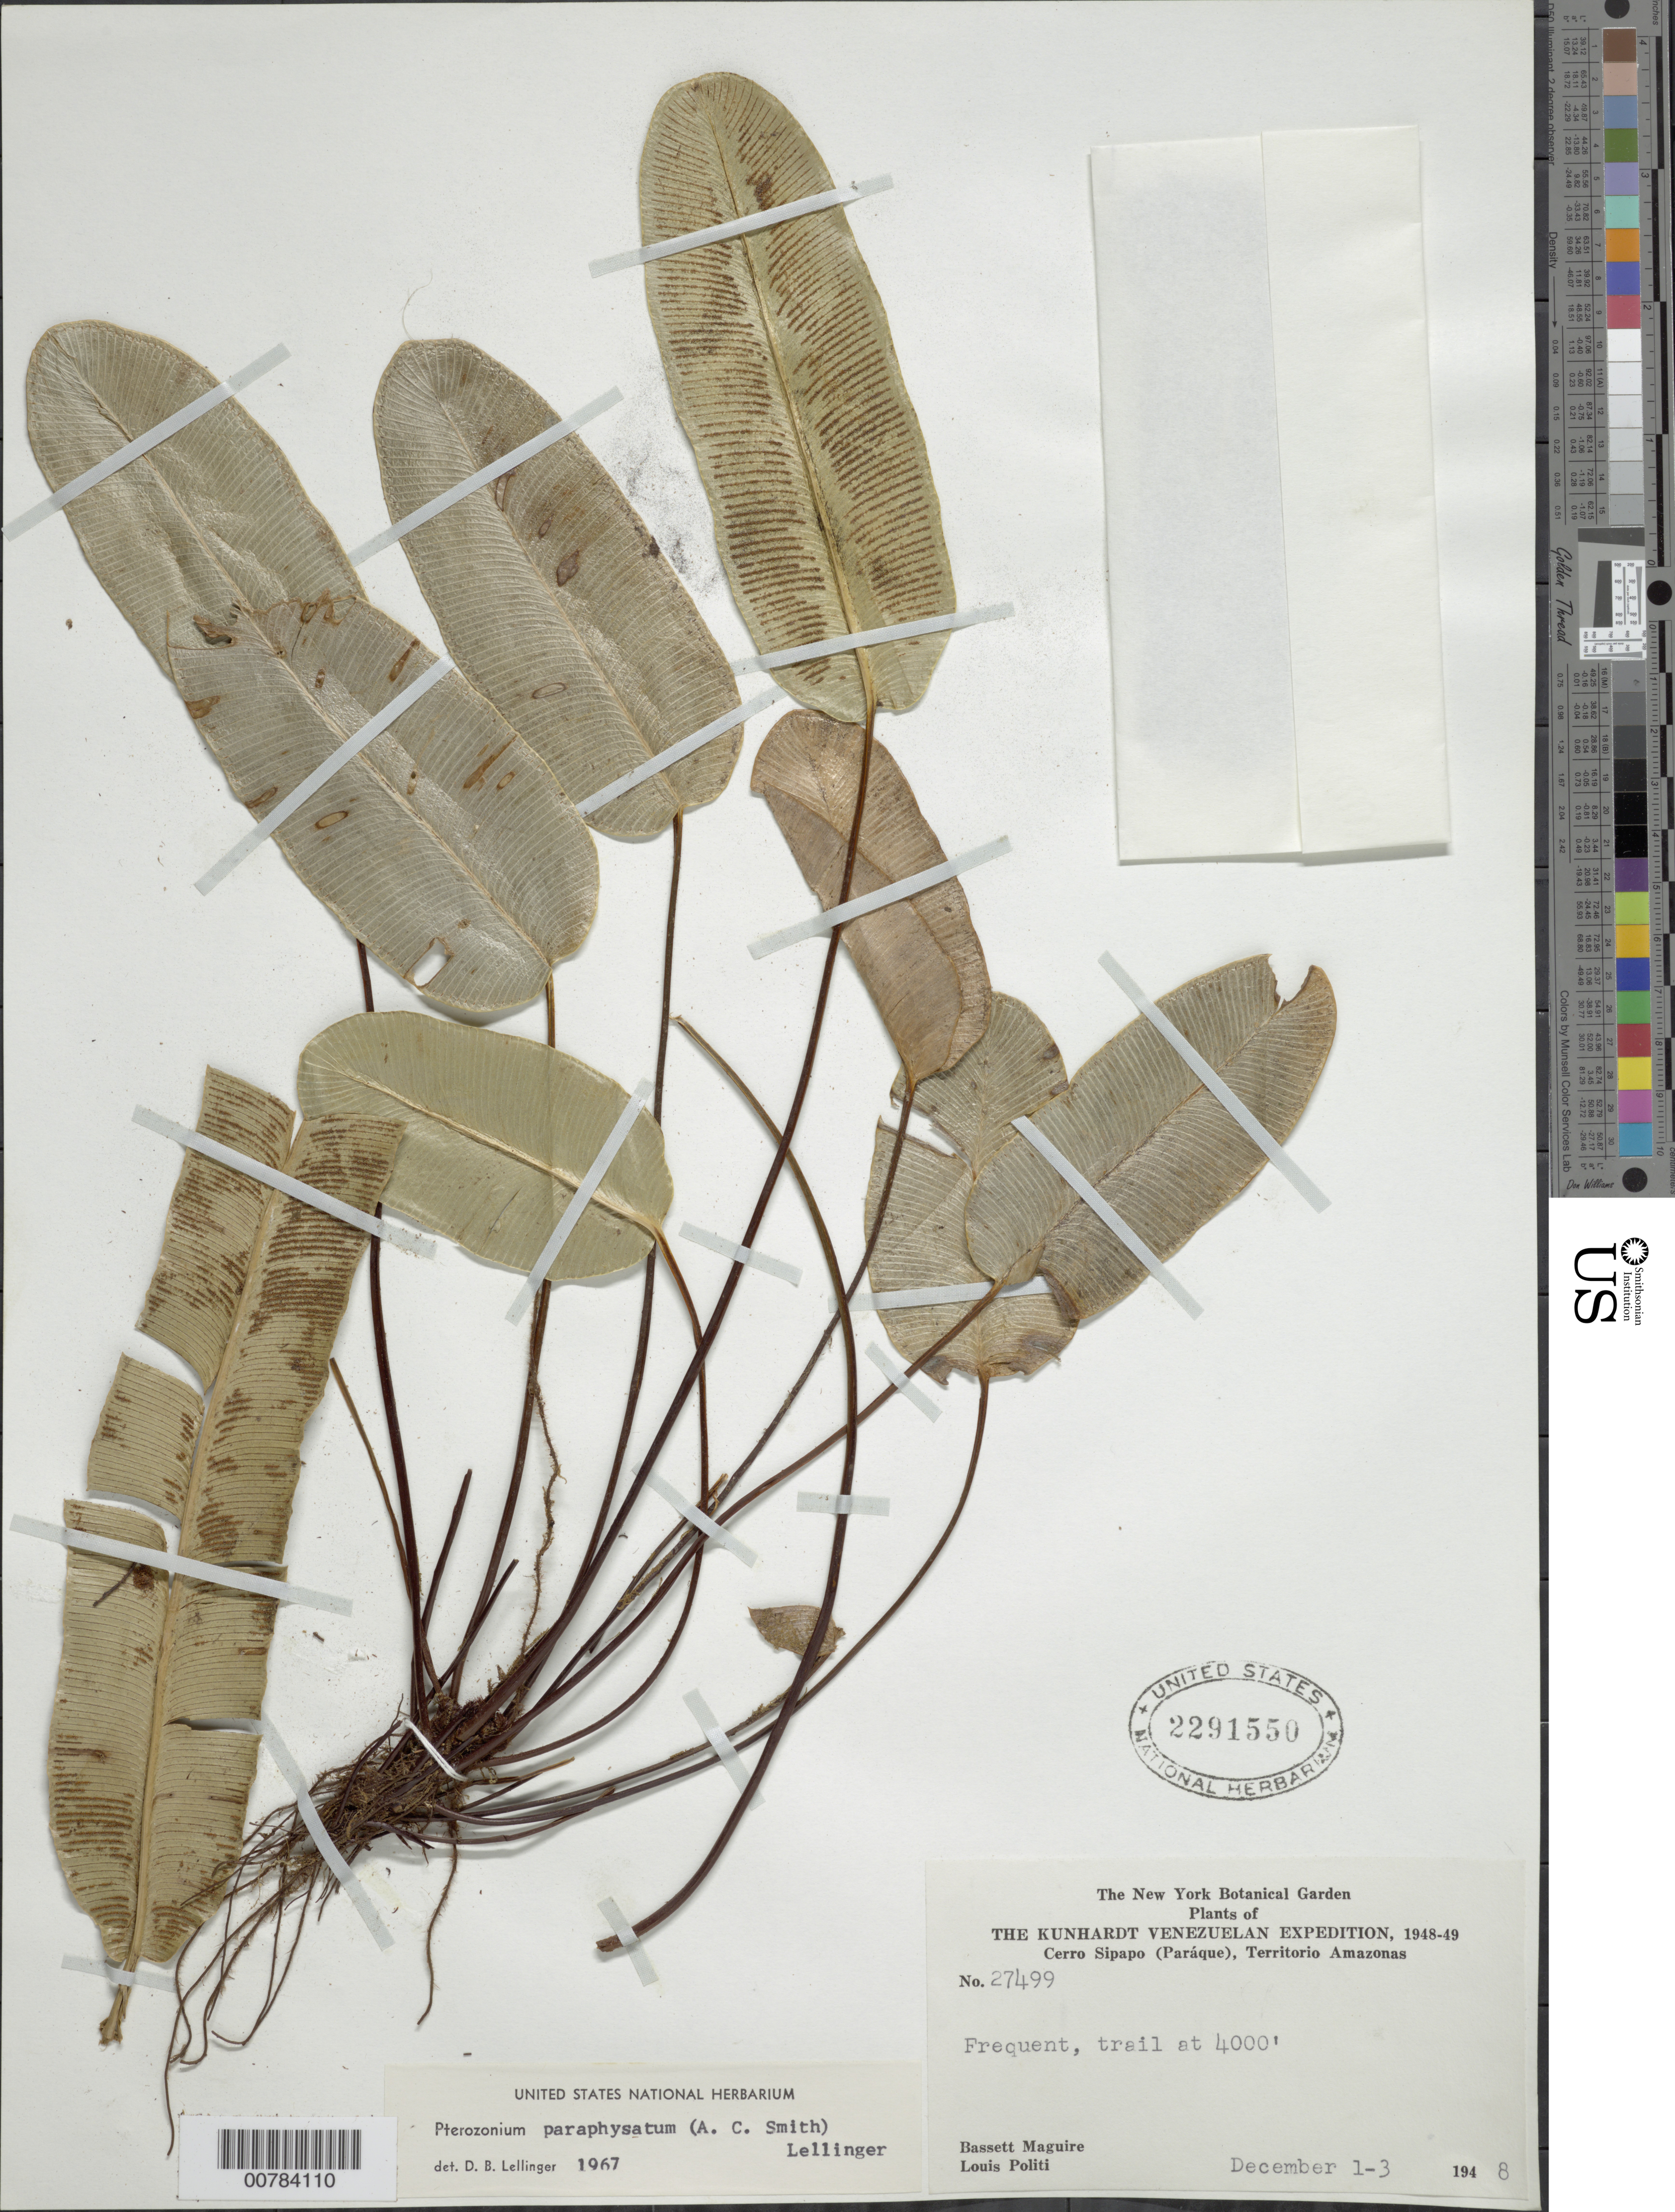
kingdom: Plantae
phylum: Tracheophyta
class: Polypodiopsida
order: Polypodiales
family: Pteridaceae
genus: Pterozonium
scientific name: Pterozonium paraphysatum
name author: (A.C. Sm.) Lellinger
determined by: Lellinger, David B., (BOT), Smithsonian Institution - National Museum of Natural History (UNITED STATES)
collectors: B. Maguire & L. Politi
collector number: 27499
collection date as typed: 1-Dec-48 to 3-Dec-48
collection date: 1948-12-01/1948-12-03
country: Venezuela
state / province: Amazonas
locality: Cerro Sipapo (Paráque)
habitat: Trail at 4000 ft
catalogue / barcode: US 2291550